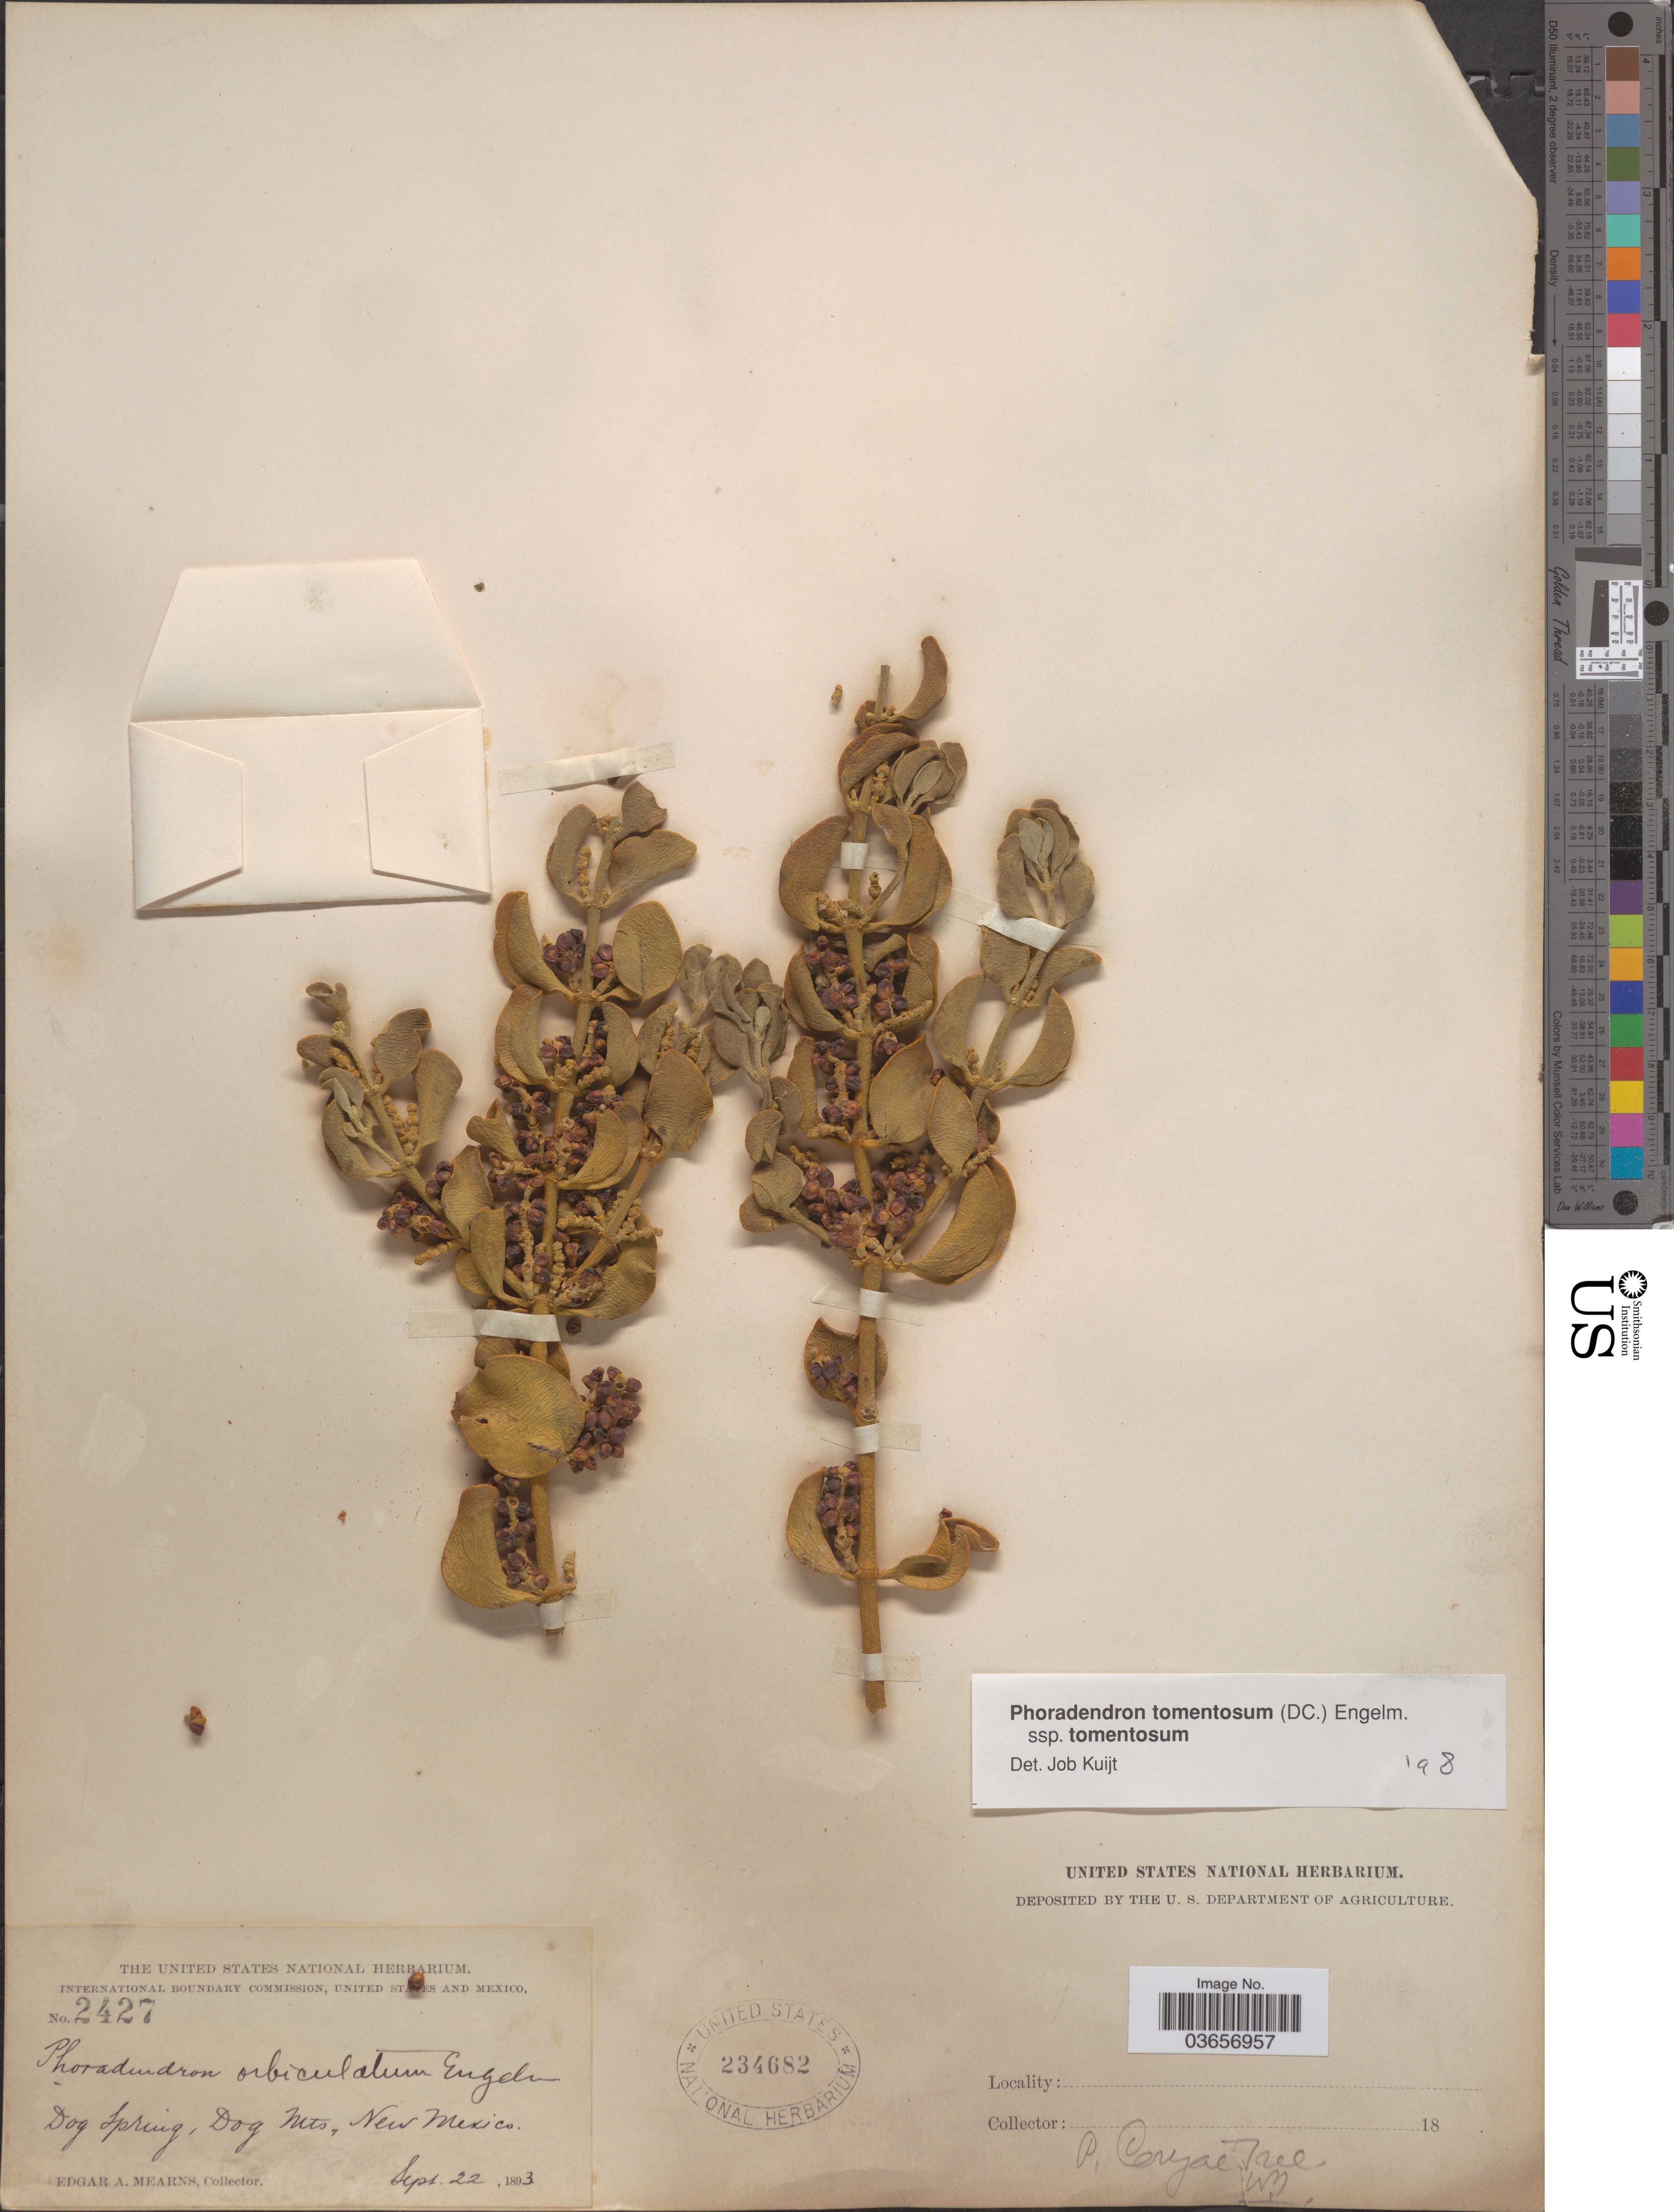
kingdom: Plantae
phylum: Tracheophyta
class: Magnoliopsida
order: Santalales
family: Viscaceae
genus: Phoradendron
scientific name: Phoradendron tomentosum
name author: DC.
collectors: E. A. Mearns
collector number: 2427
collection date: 1893-09-22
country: United States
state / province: New Mexico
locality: Dog Spring, Dog Mts.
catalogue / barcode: US 234682